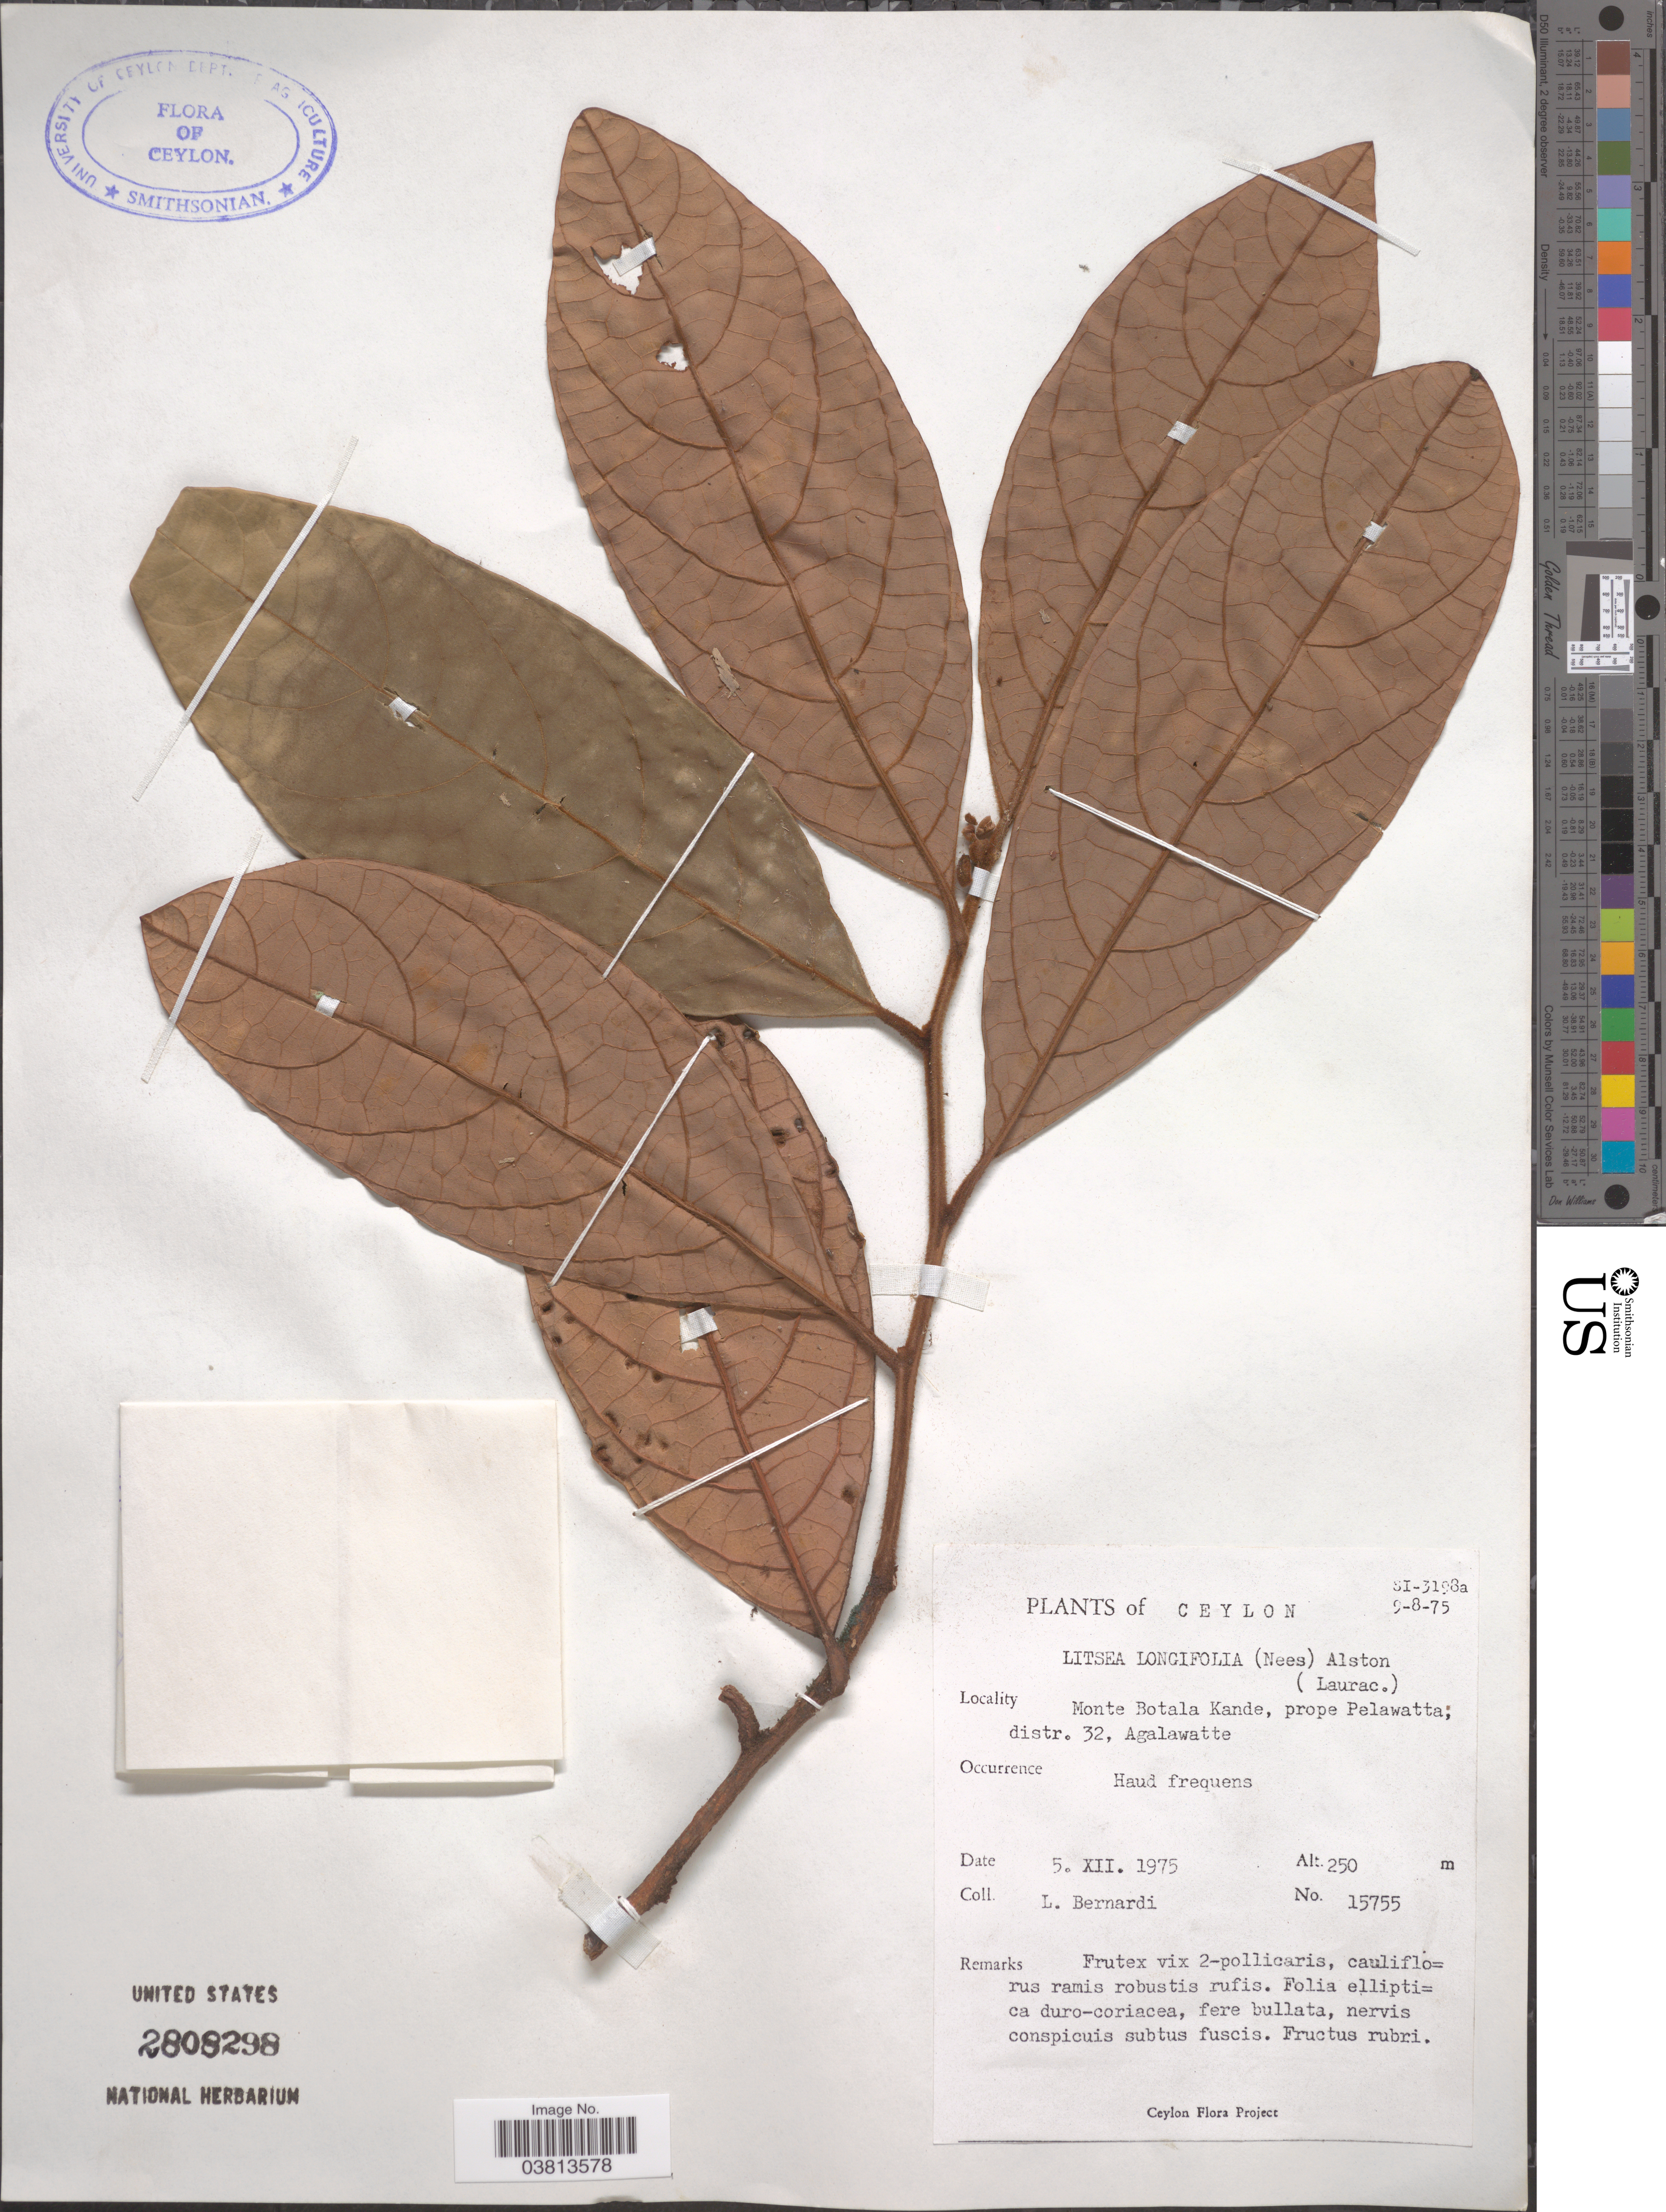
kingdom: Plantae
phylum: Tracheophyta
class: Magnoliopsida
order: Laurales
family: Lauraceae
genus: Litsea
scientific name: Litsea longifolia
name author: (Nees) Trimen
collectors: L. Bernardi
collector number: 15755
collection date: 1975-07-05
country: Sri Lanka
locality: Ceylon. Monte Botala Kande, prope Palawatta; distr. 32, Agalawatte.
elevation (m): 250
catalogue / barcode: US 2808298